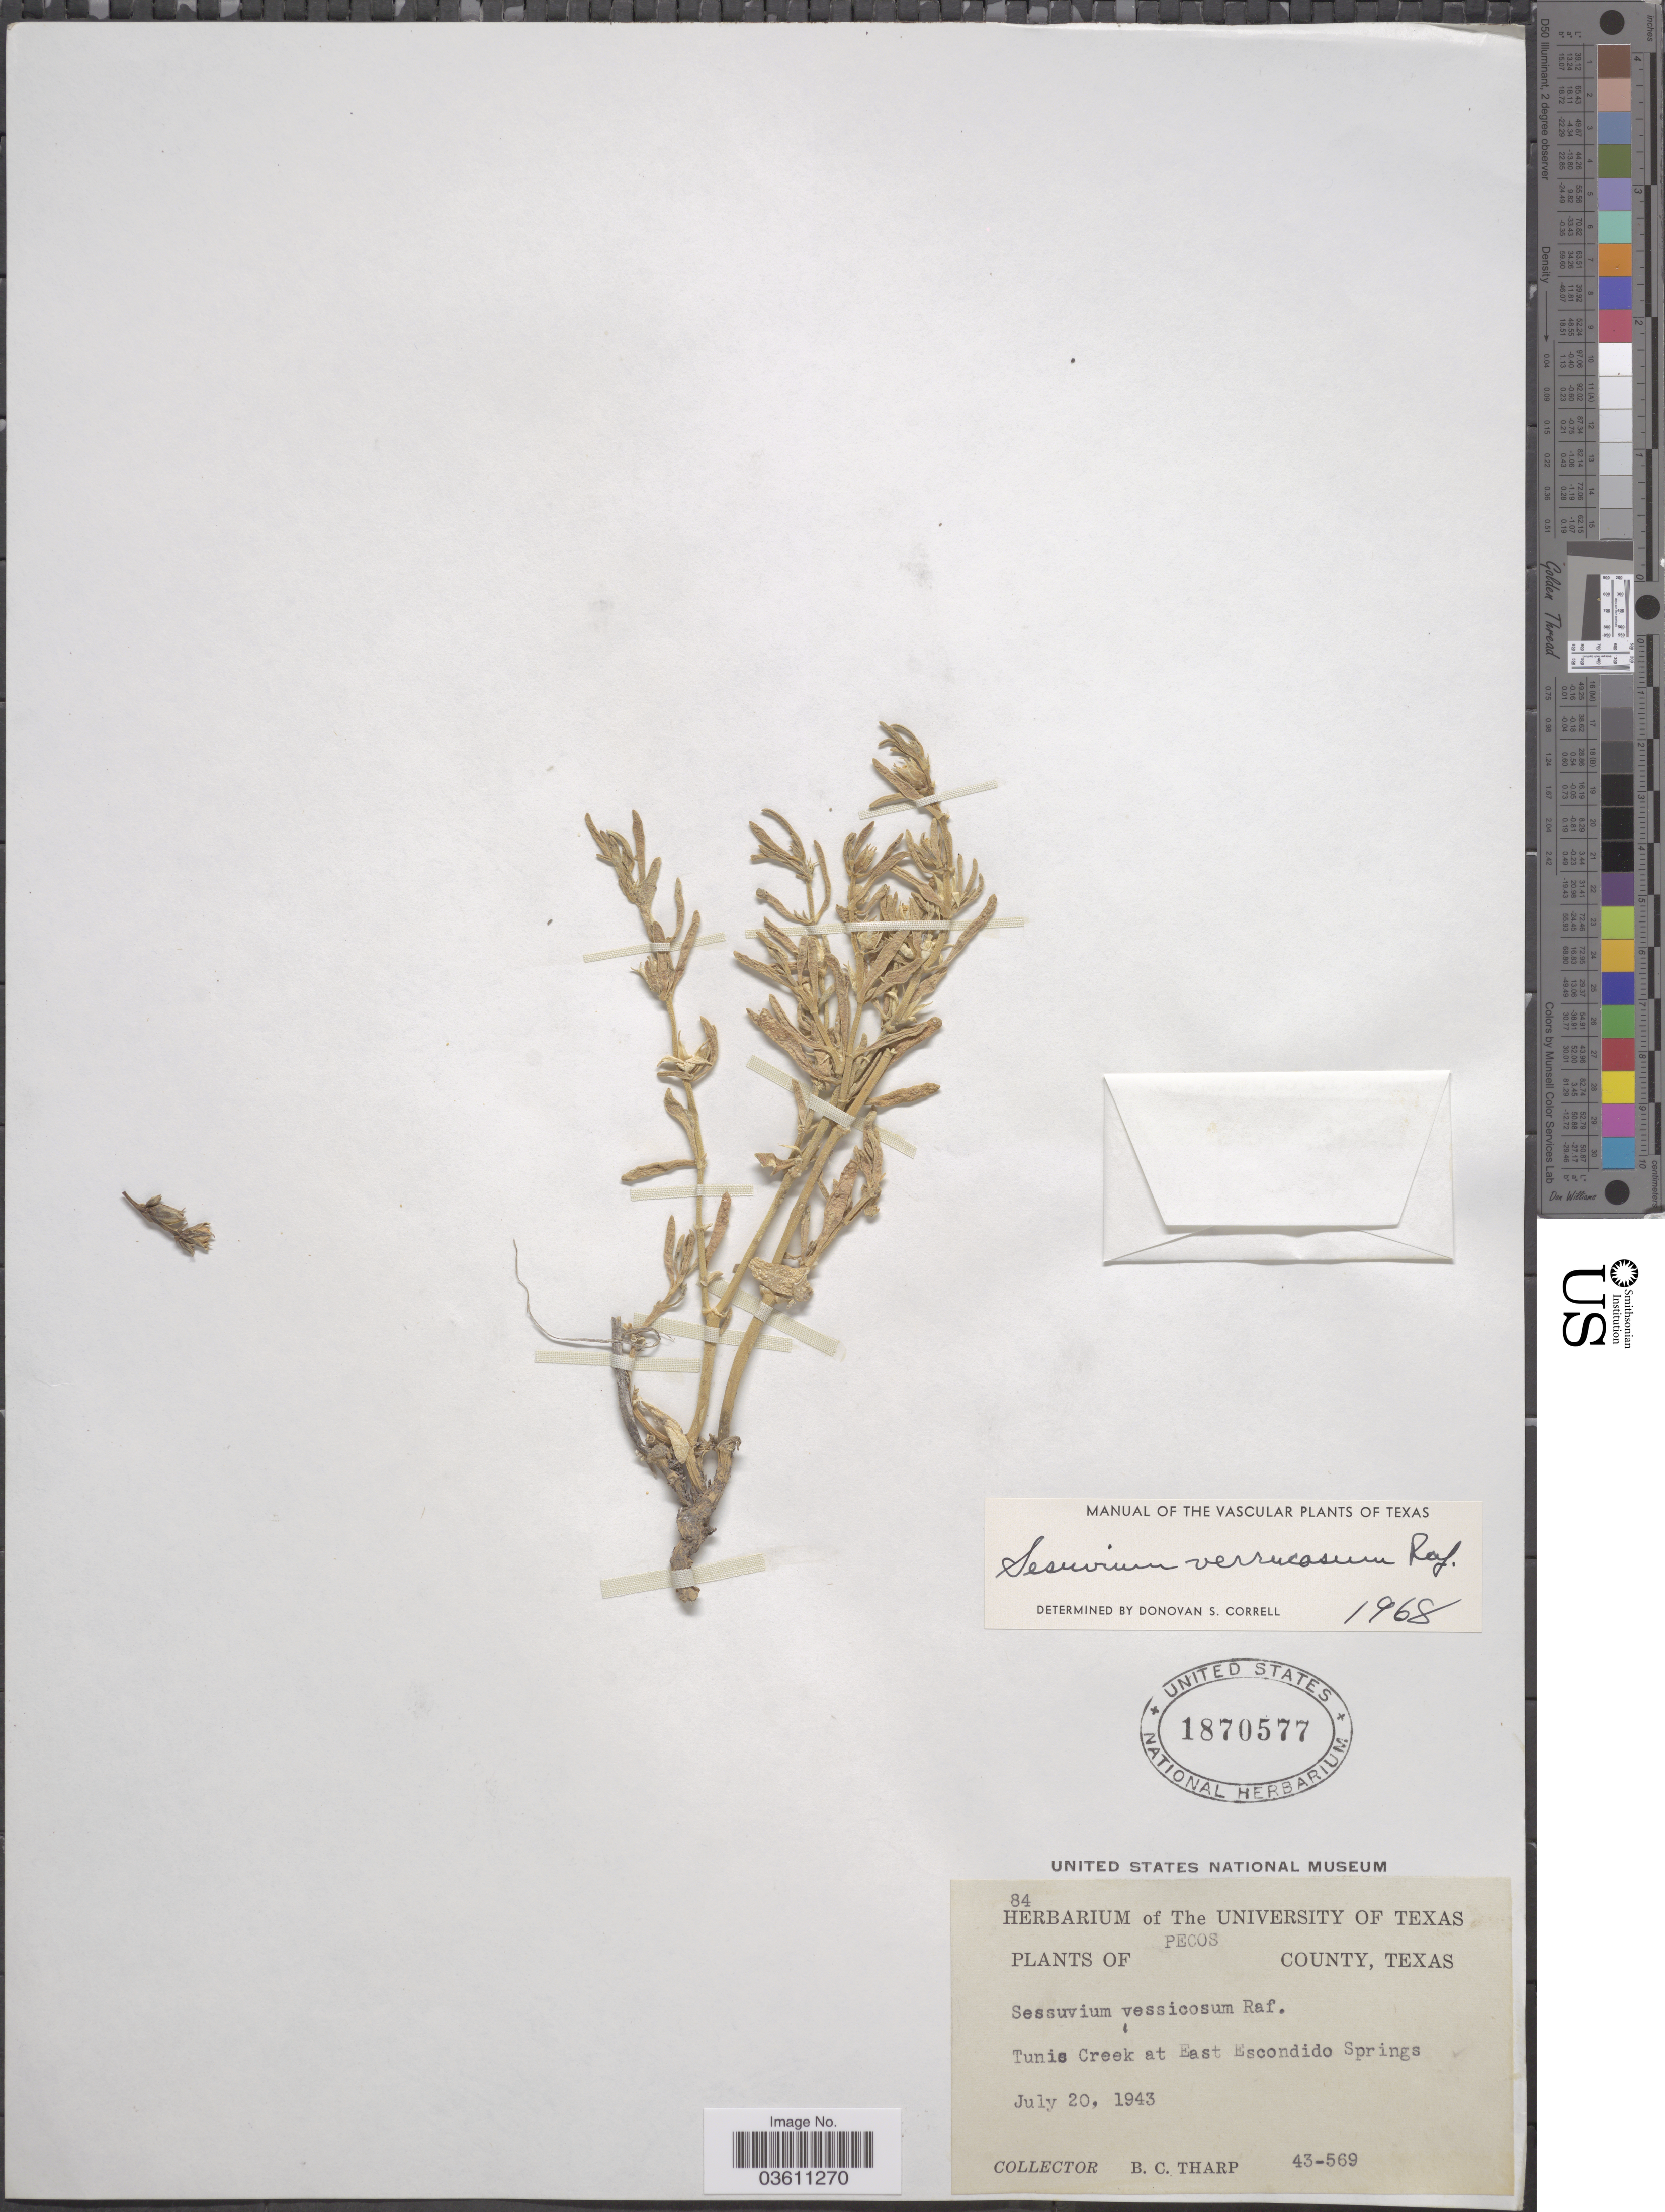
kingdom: Plantae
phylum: Tracheophyta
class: Magnoliopsida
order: Caryophyllales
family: Aizoaceae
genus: Sesuvium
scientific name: Sesuvium revolutifolium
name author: Ortega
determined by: Strong, Mark T., (BOT), Smithsonian Institution - National Museum of Natural History (UNITED STATES)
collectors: B. C. Tharp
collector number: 43-569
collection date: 1943-07-20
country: United States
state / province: Texas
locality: Pecos County. Tunis Creek at East Escondido Springs.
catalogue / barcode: US 1870577